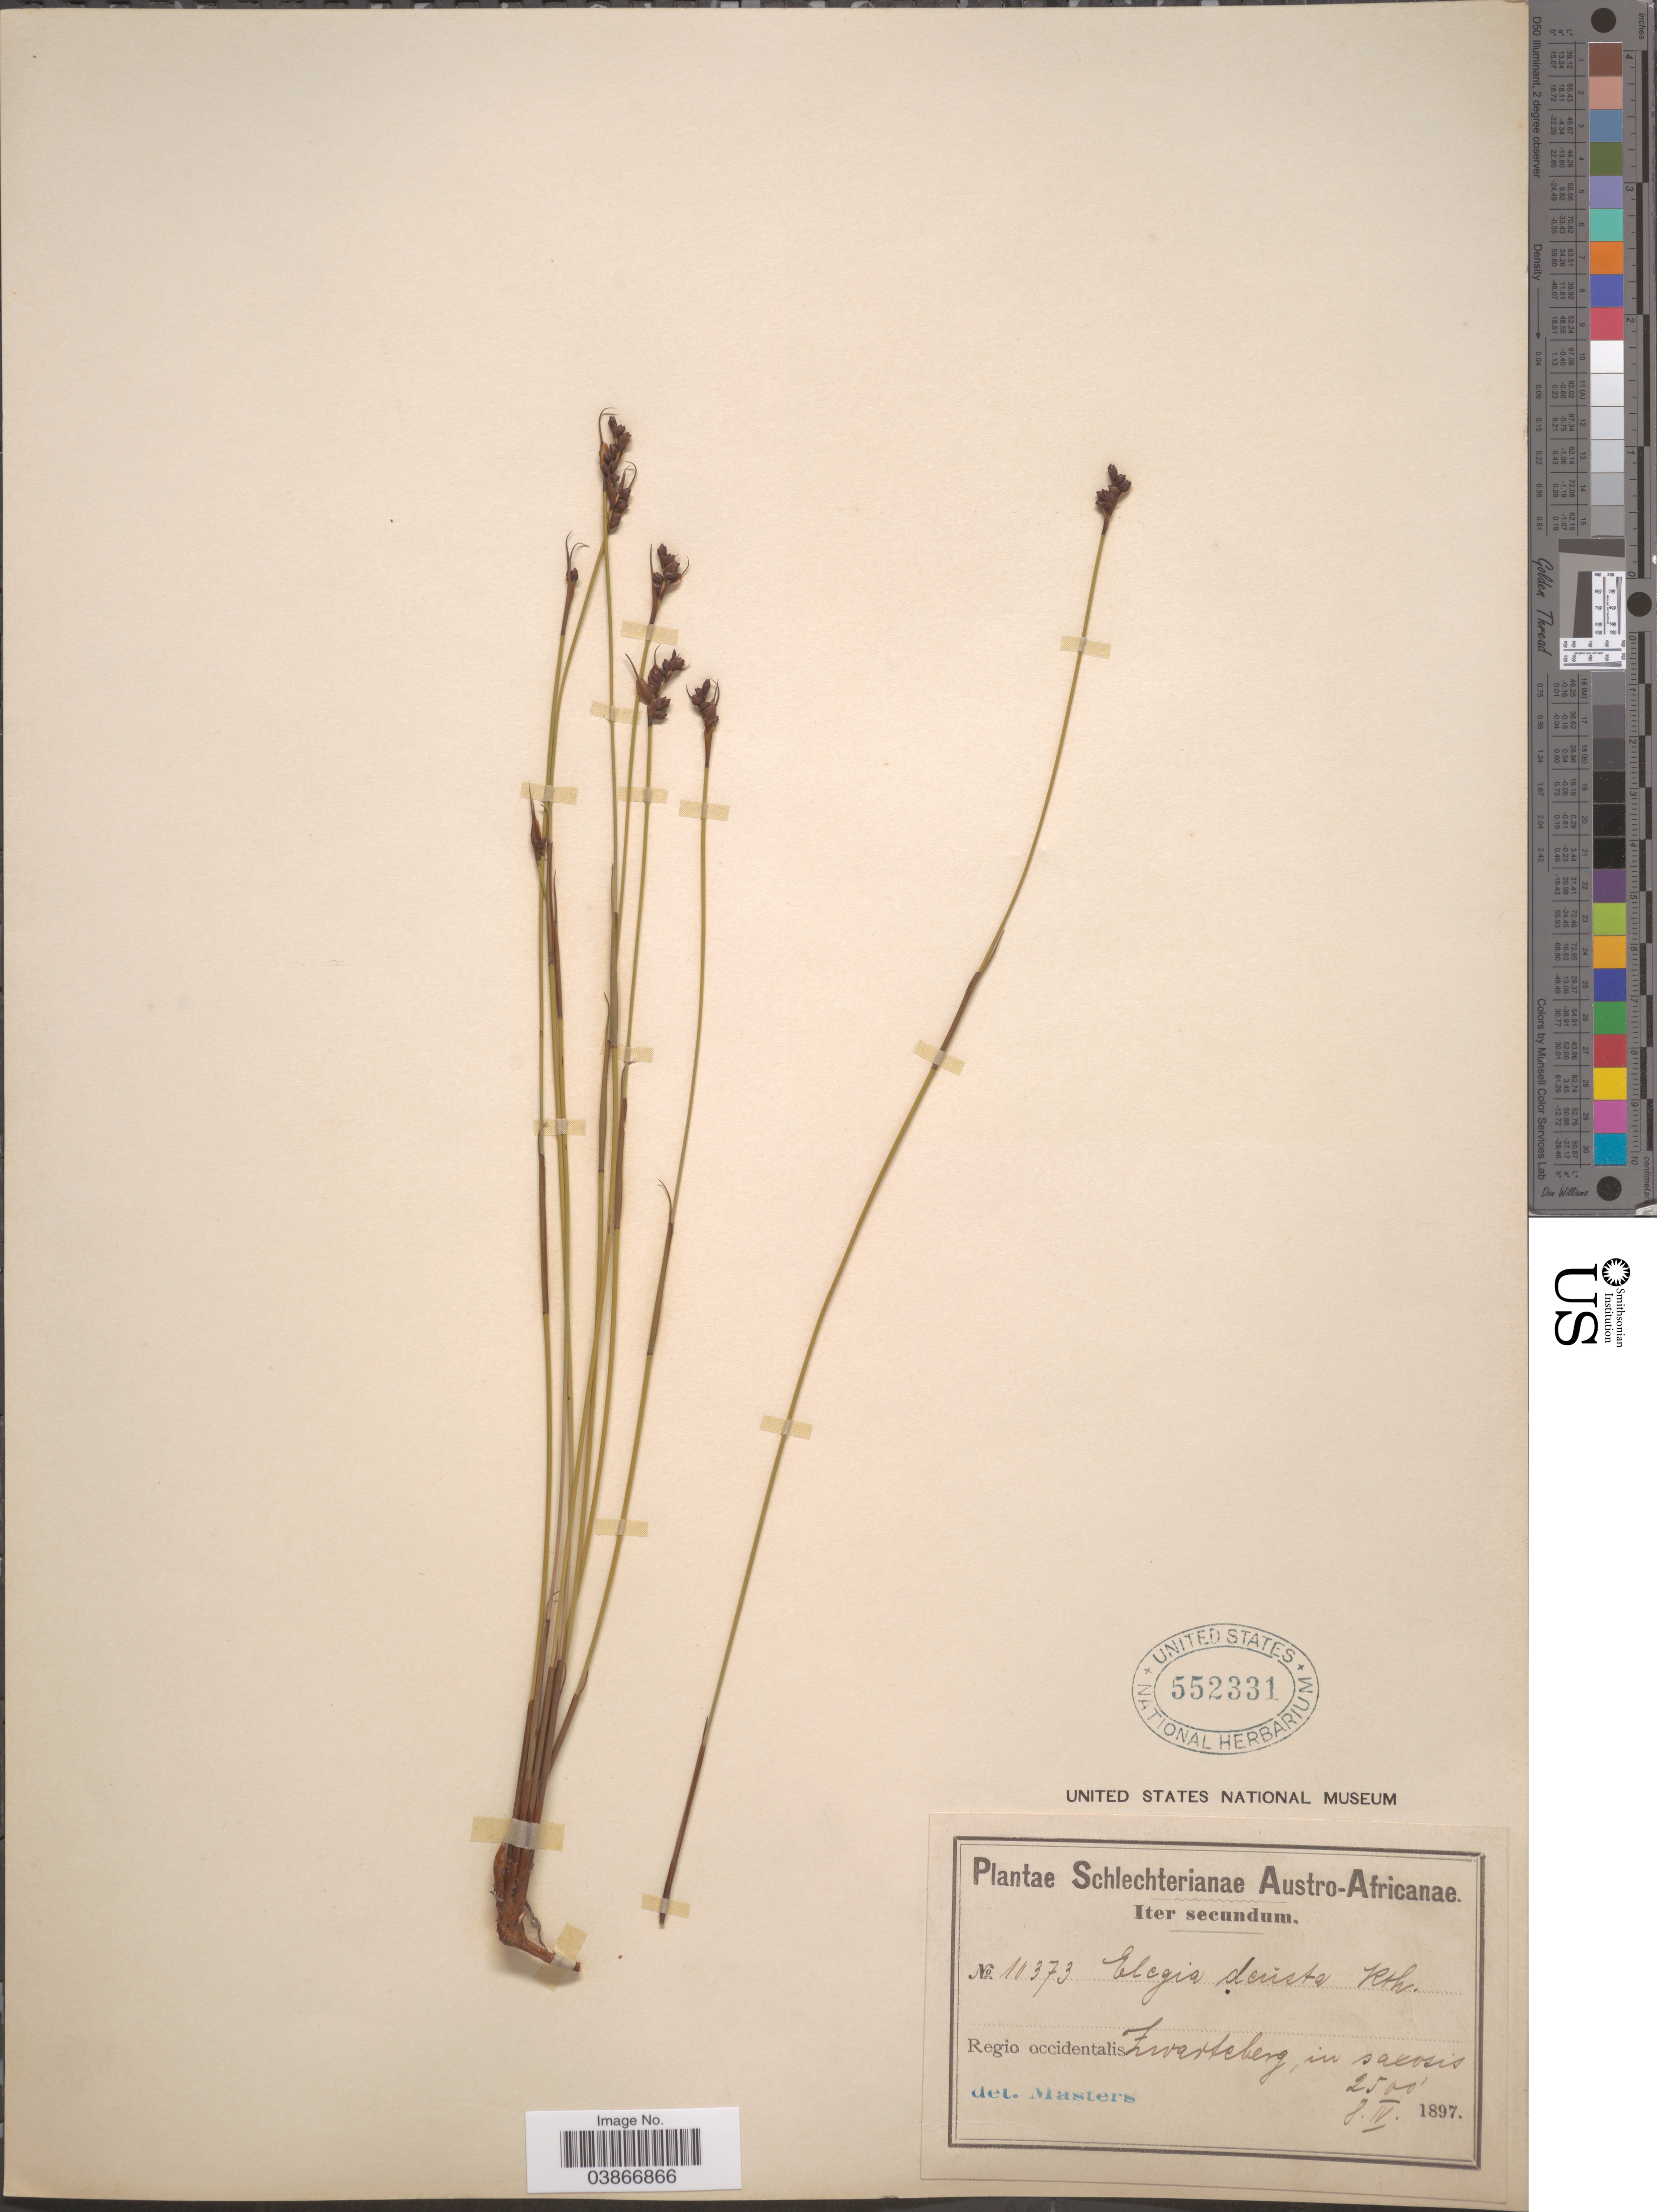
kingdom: Plantae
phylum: Tracheophyta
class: Liliopsida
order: Poales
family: Restionaceae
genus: Elegia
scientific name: Elegia deusta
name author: (Rottb.) Kunth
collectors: Schlechter, --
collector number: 11373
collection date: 1897-04-08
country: South Africa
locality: Austro-Africanae. Regio occidentalis Zwarteberg, in saxosis.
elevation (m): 762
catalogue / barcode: US 552331